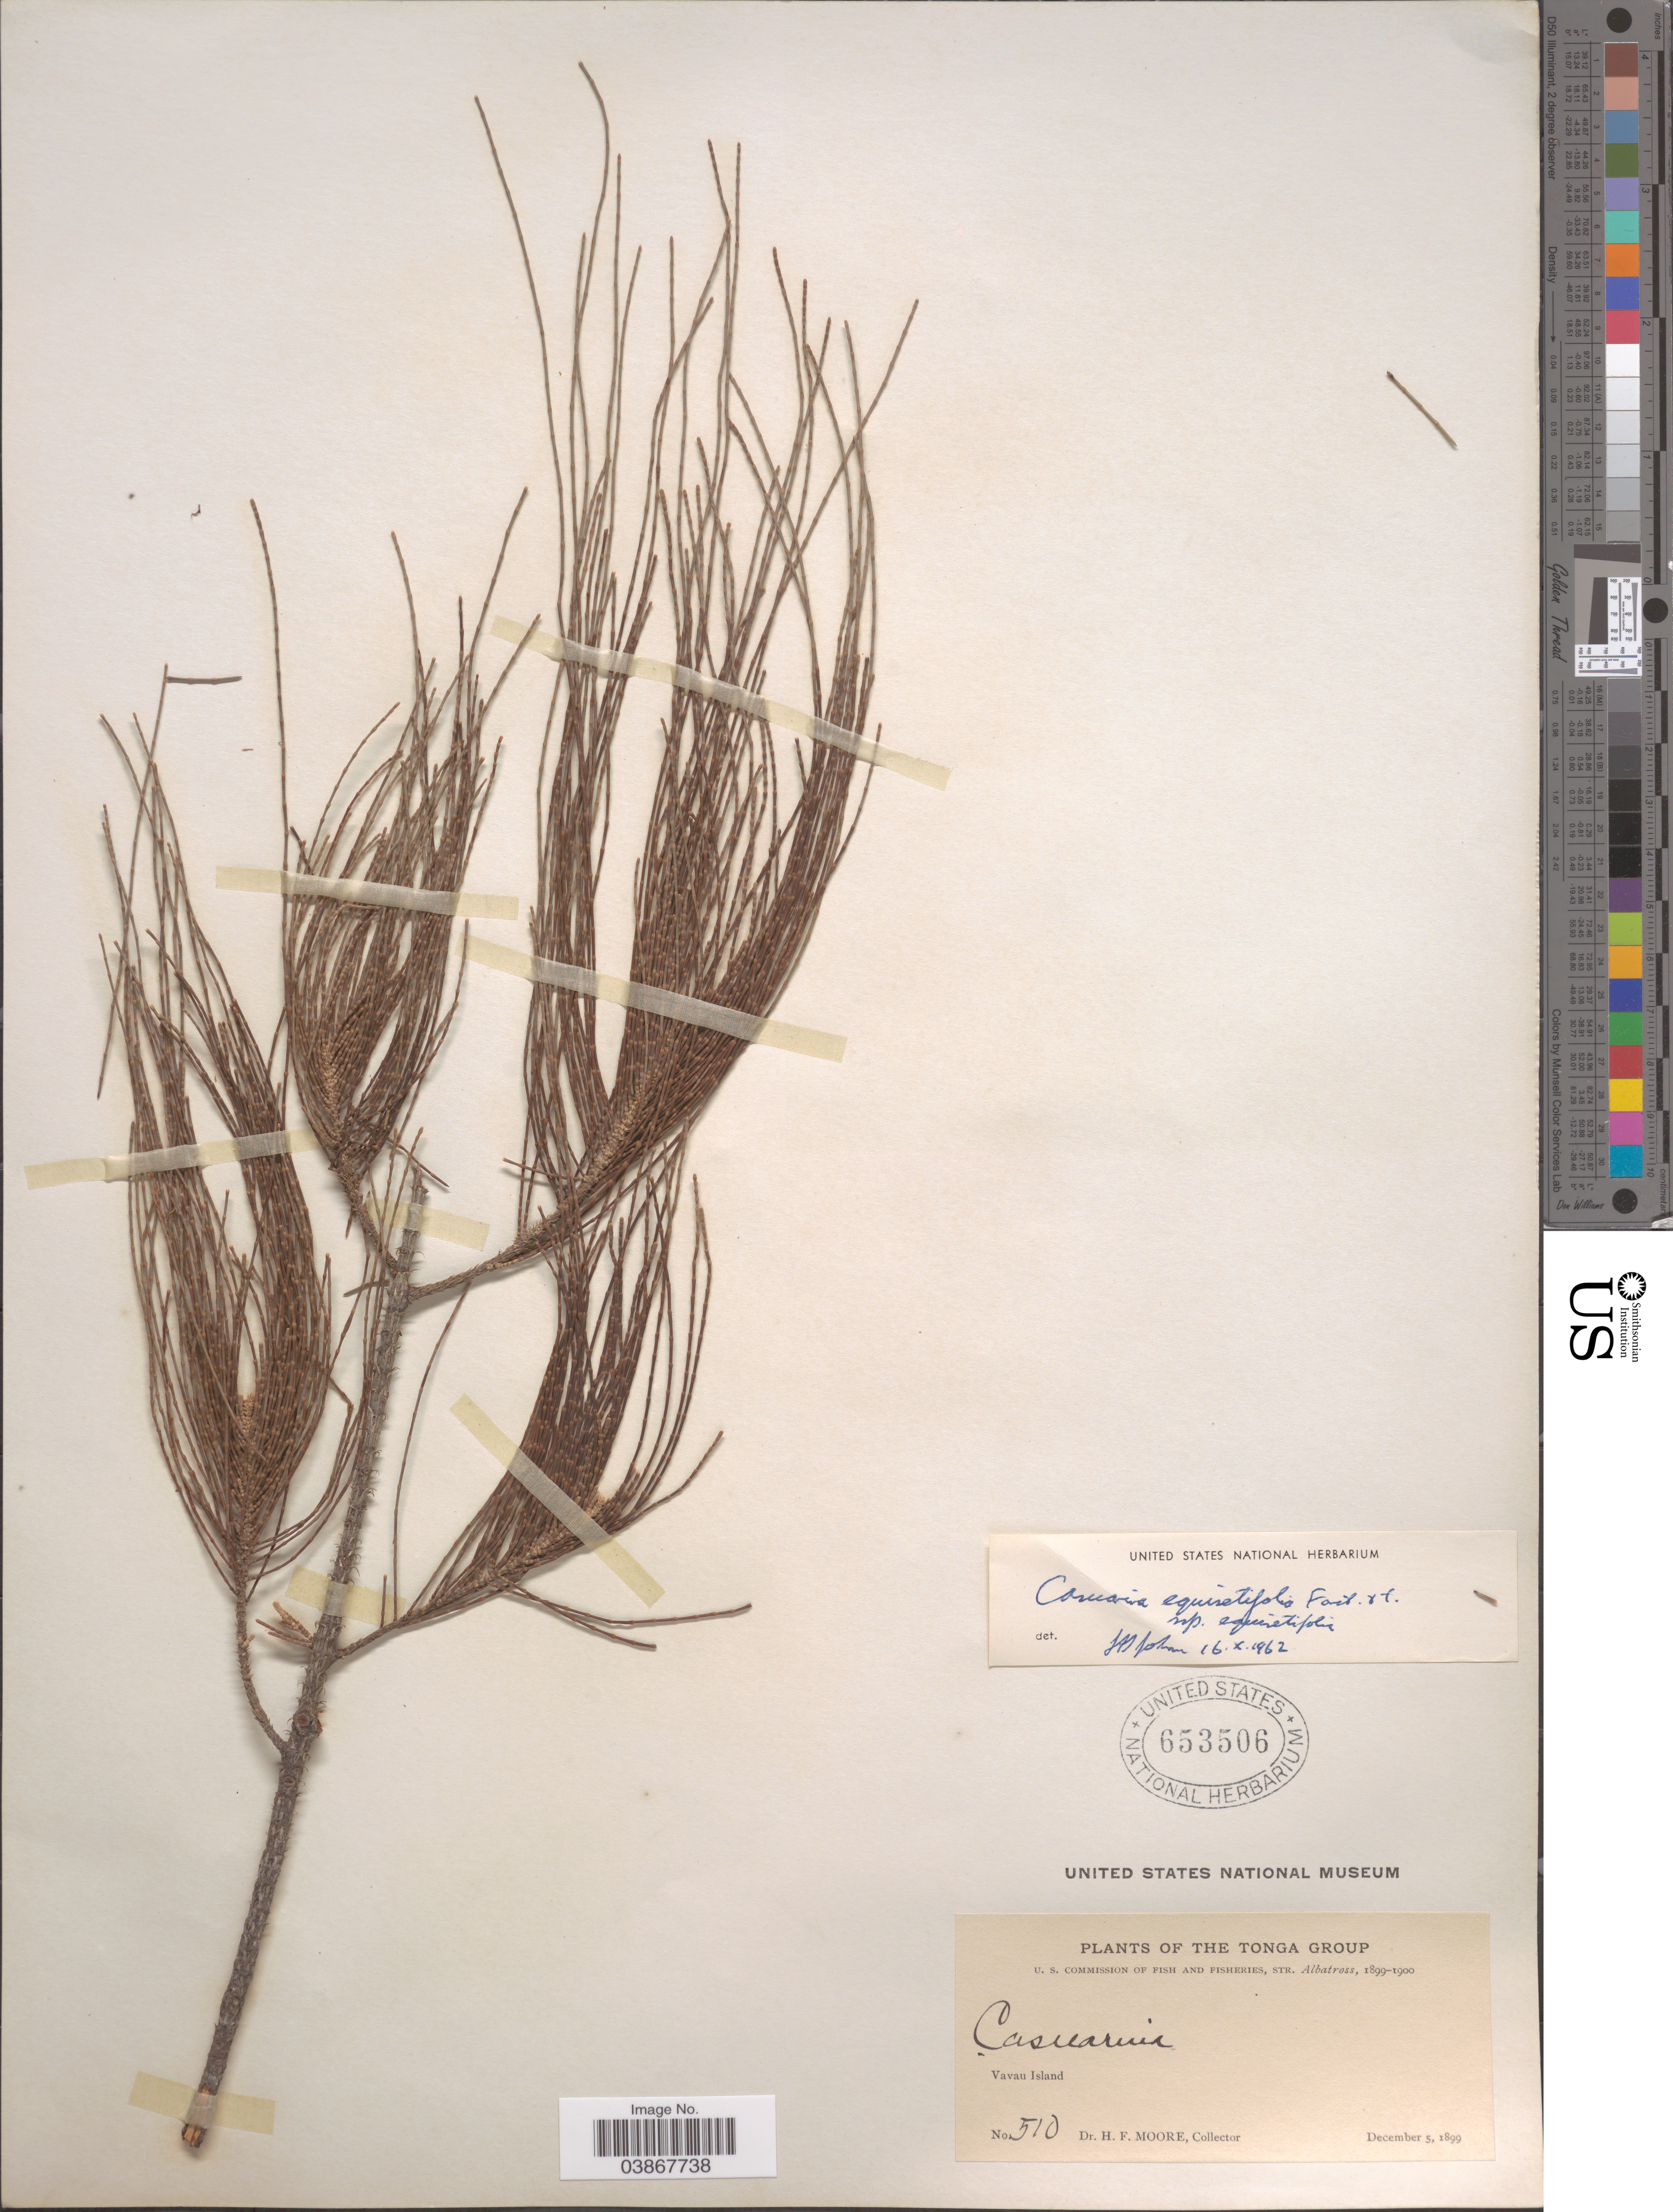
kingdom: Plantae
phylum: Tracheophyta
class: Magnoliopsida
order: Fagales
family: Casuarinaceae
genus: Casuarina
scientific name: Casuarina equisetifolia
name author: L.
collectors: H. F. Moore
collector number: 510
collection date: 1899-12-05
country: Tonga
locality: Tonga Group. Vavau Island.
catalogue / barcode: US 653506